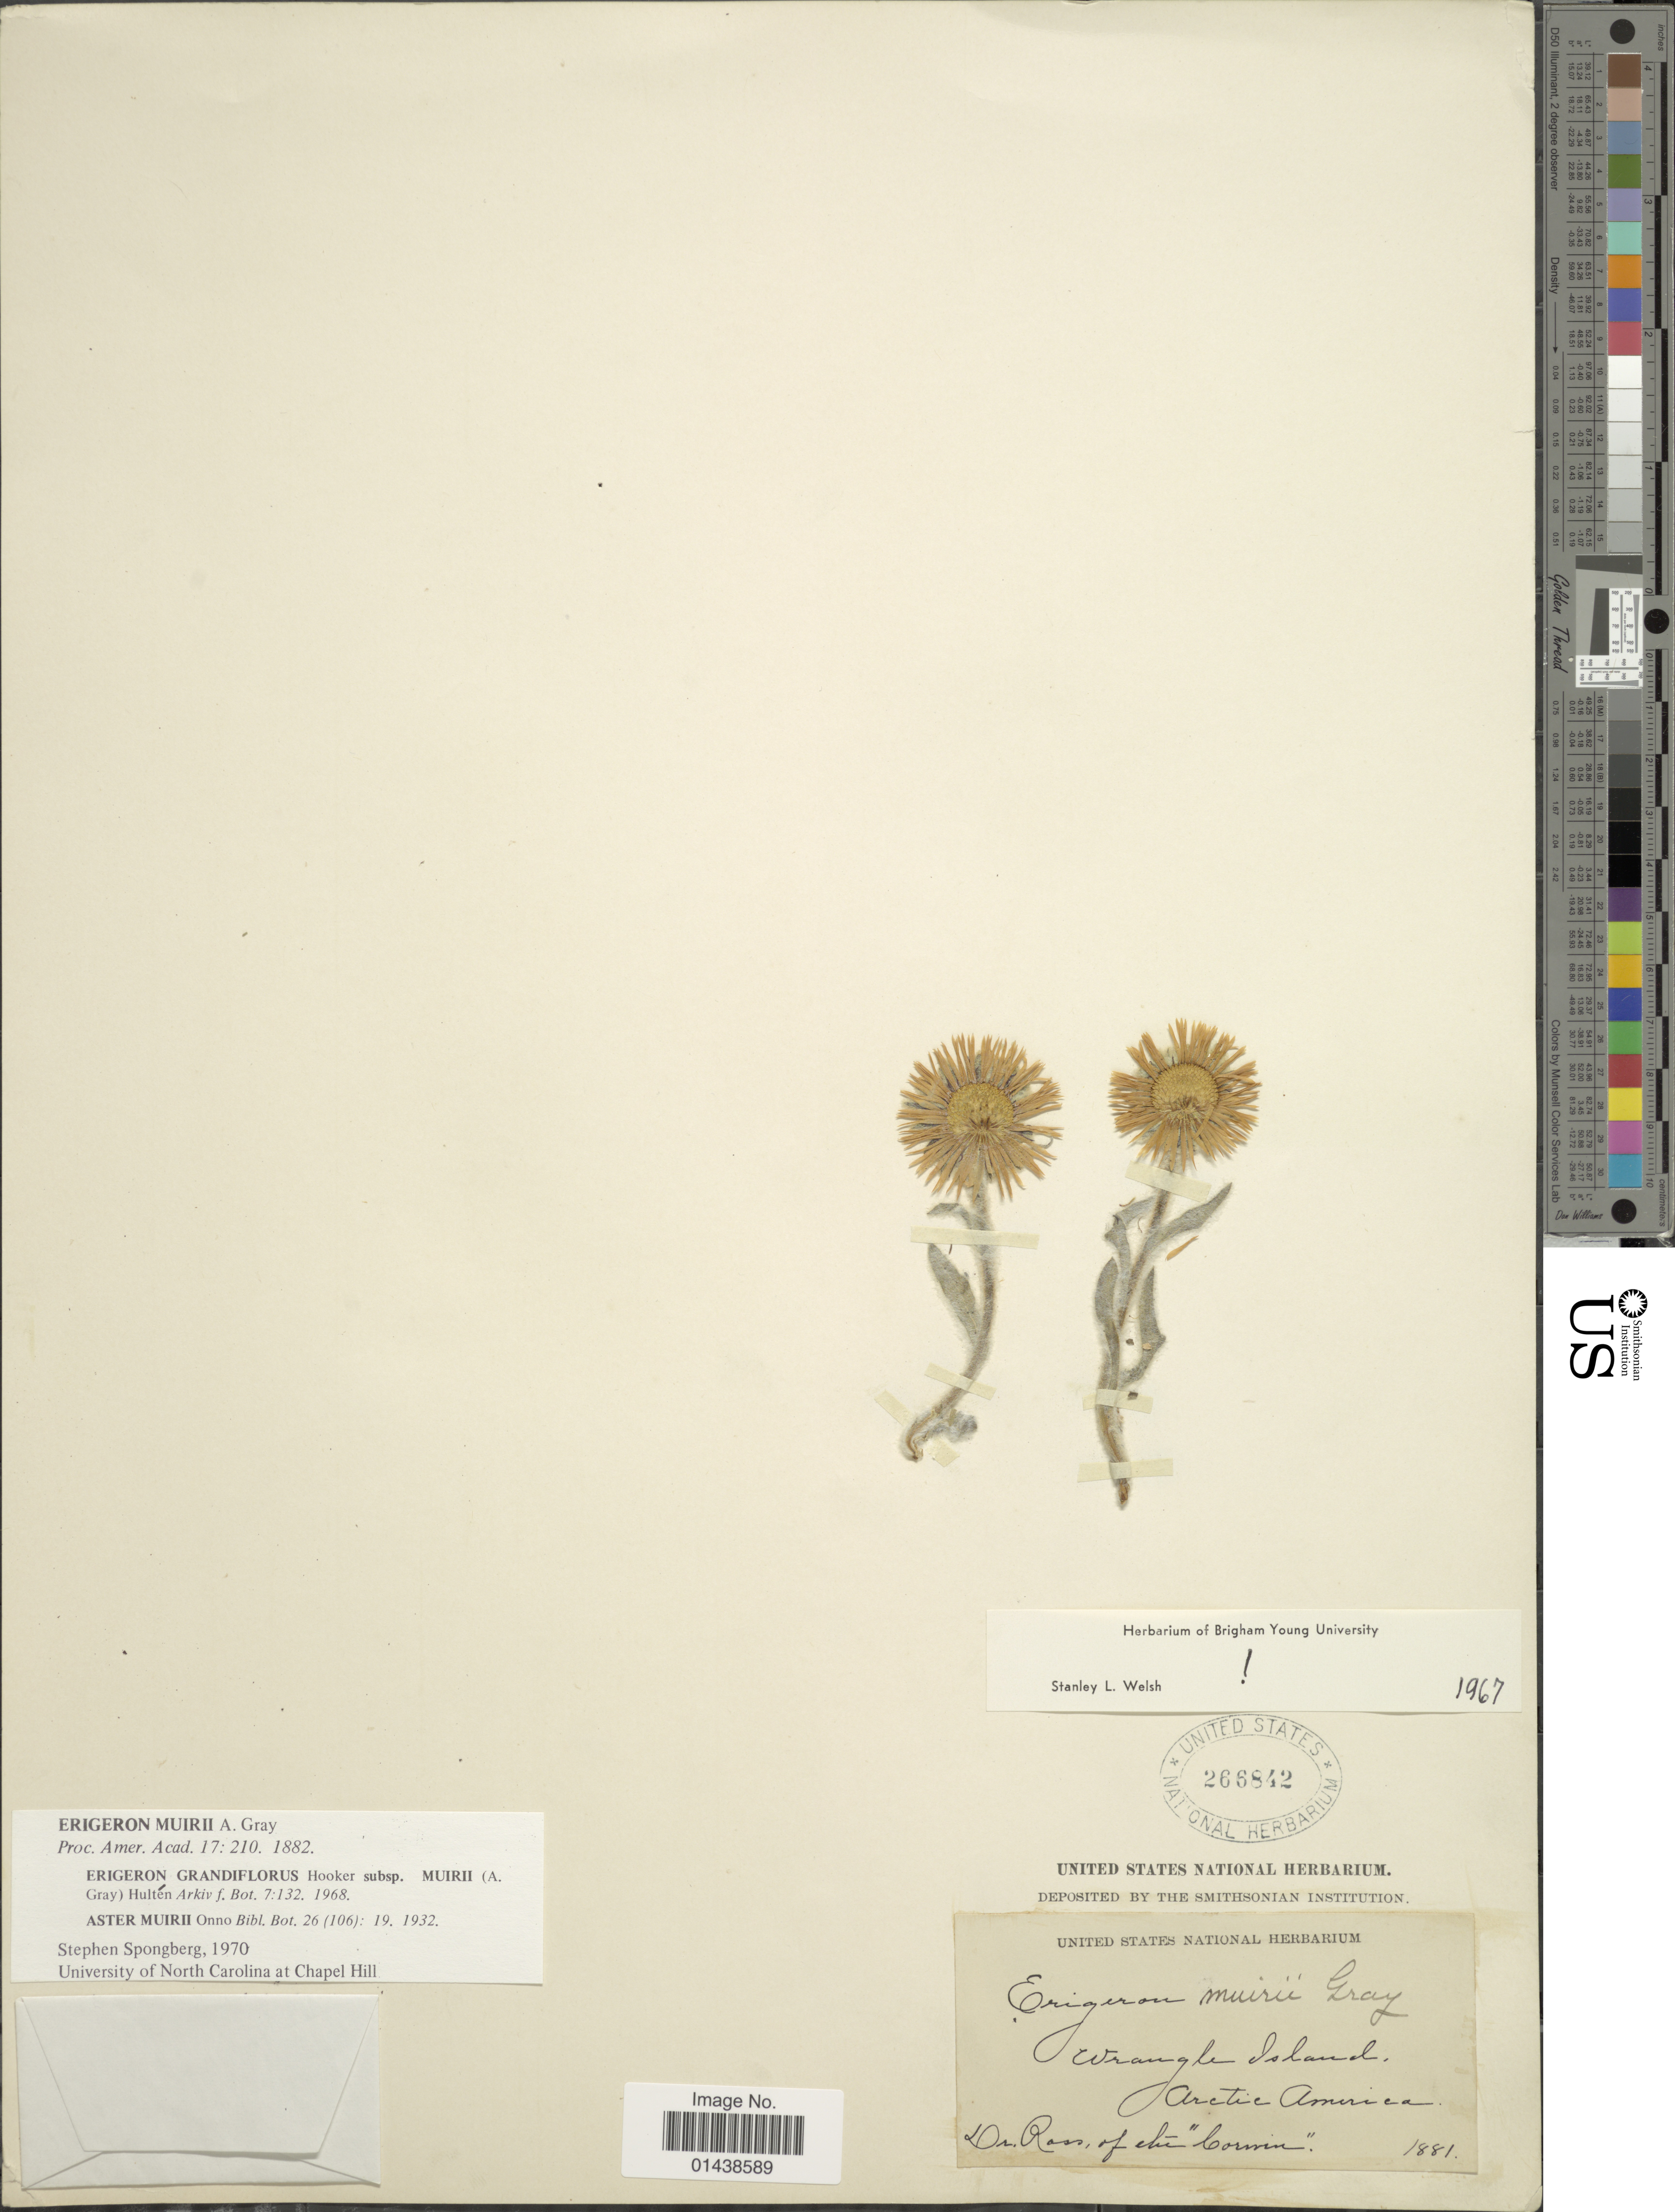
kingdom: Plantae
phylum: Tracheophyta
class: Magnoliopsida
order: Asterales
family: Asteraceae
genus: Erigeron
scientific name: Erigeron muirii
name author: A. Gray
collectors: -. Ross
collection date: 1881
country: Russian Federation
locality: Wrangle Island, Arctic America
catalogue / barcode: US 266842